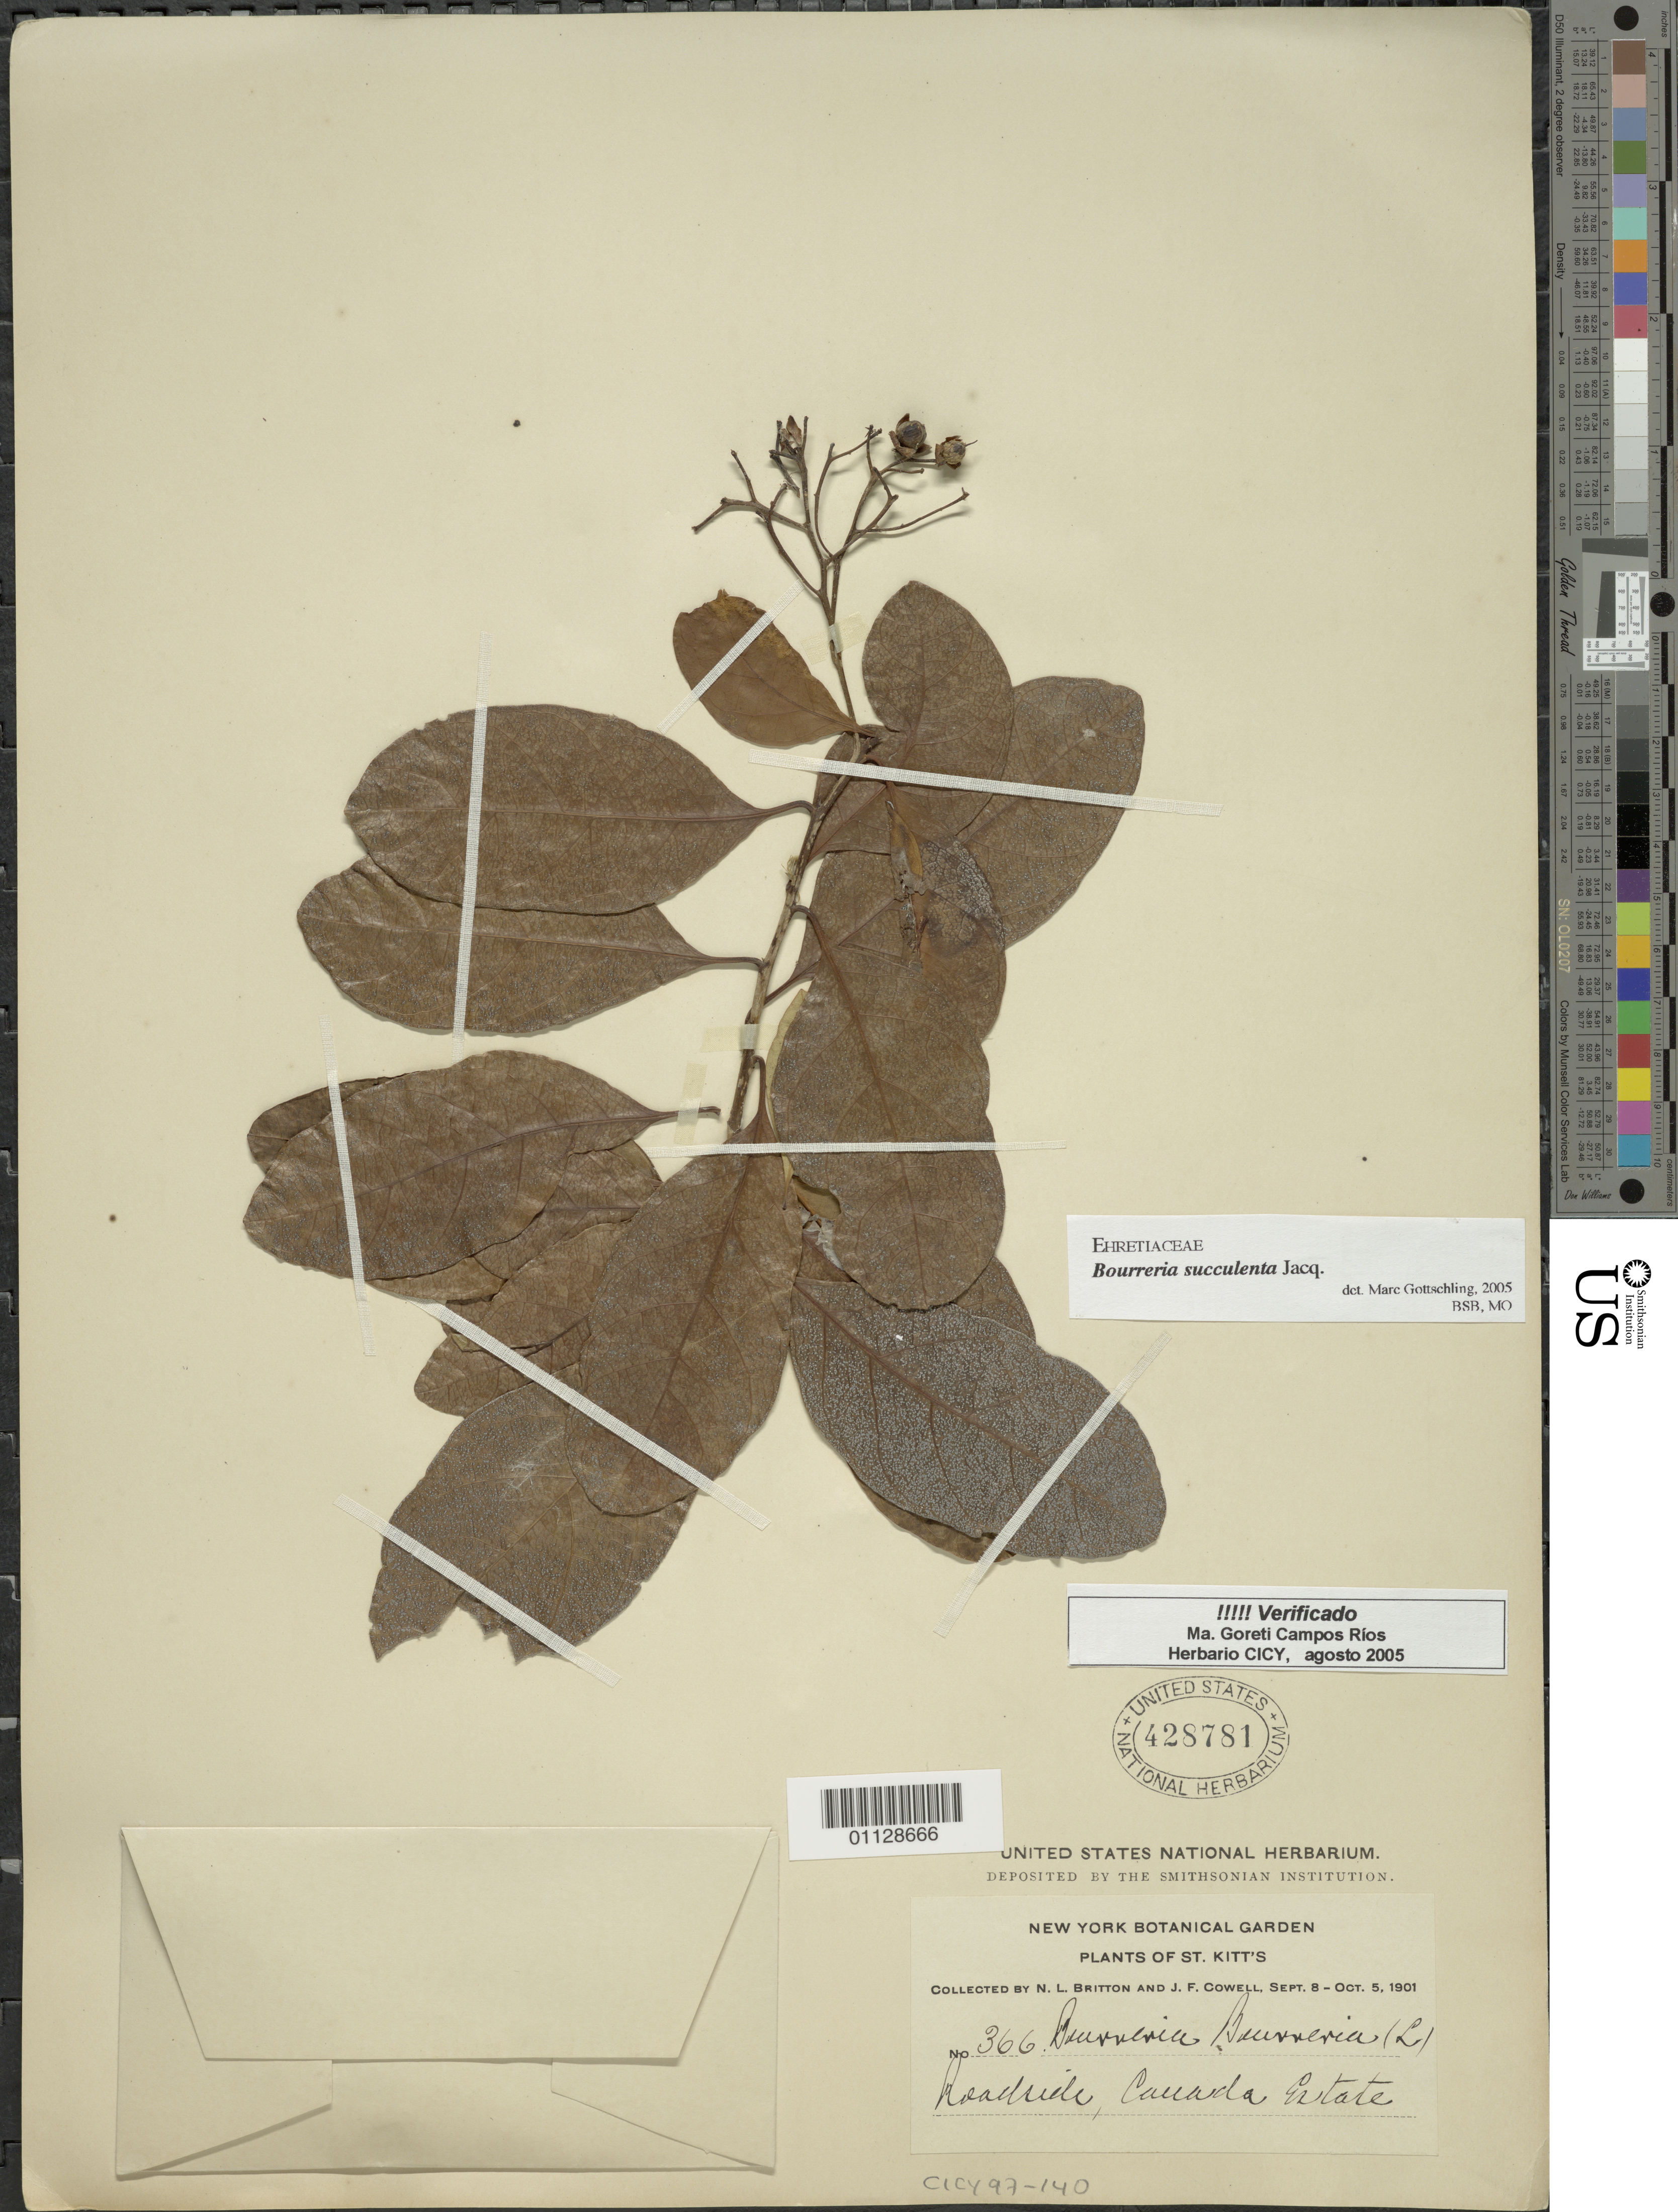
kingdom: Plantae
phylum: Tracheophyta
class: Magnoliopsida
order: Boraginales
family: Ehretiaceae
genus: Bourreria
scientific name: Bourreria succulenta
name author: Jacq.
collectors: N. Britton & J. F. Cowell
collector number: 366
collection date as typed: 08 Sep 1901 to 05 Oct 1901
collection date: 1901-09-08/1901-10-05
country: St. Christopher-Nevis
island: St. Christopher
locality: Roadside, Canada Estate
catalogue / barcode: US 428781